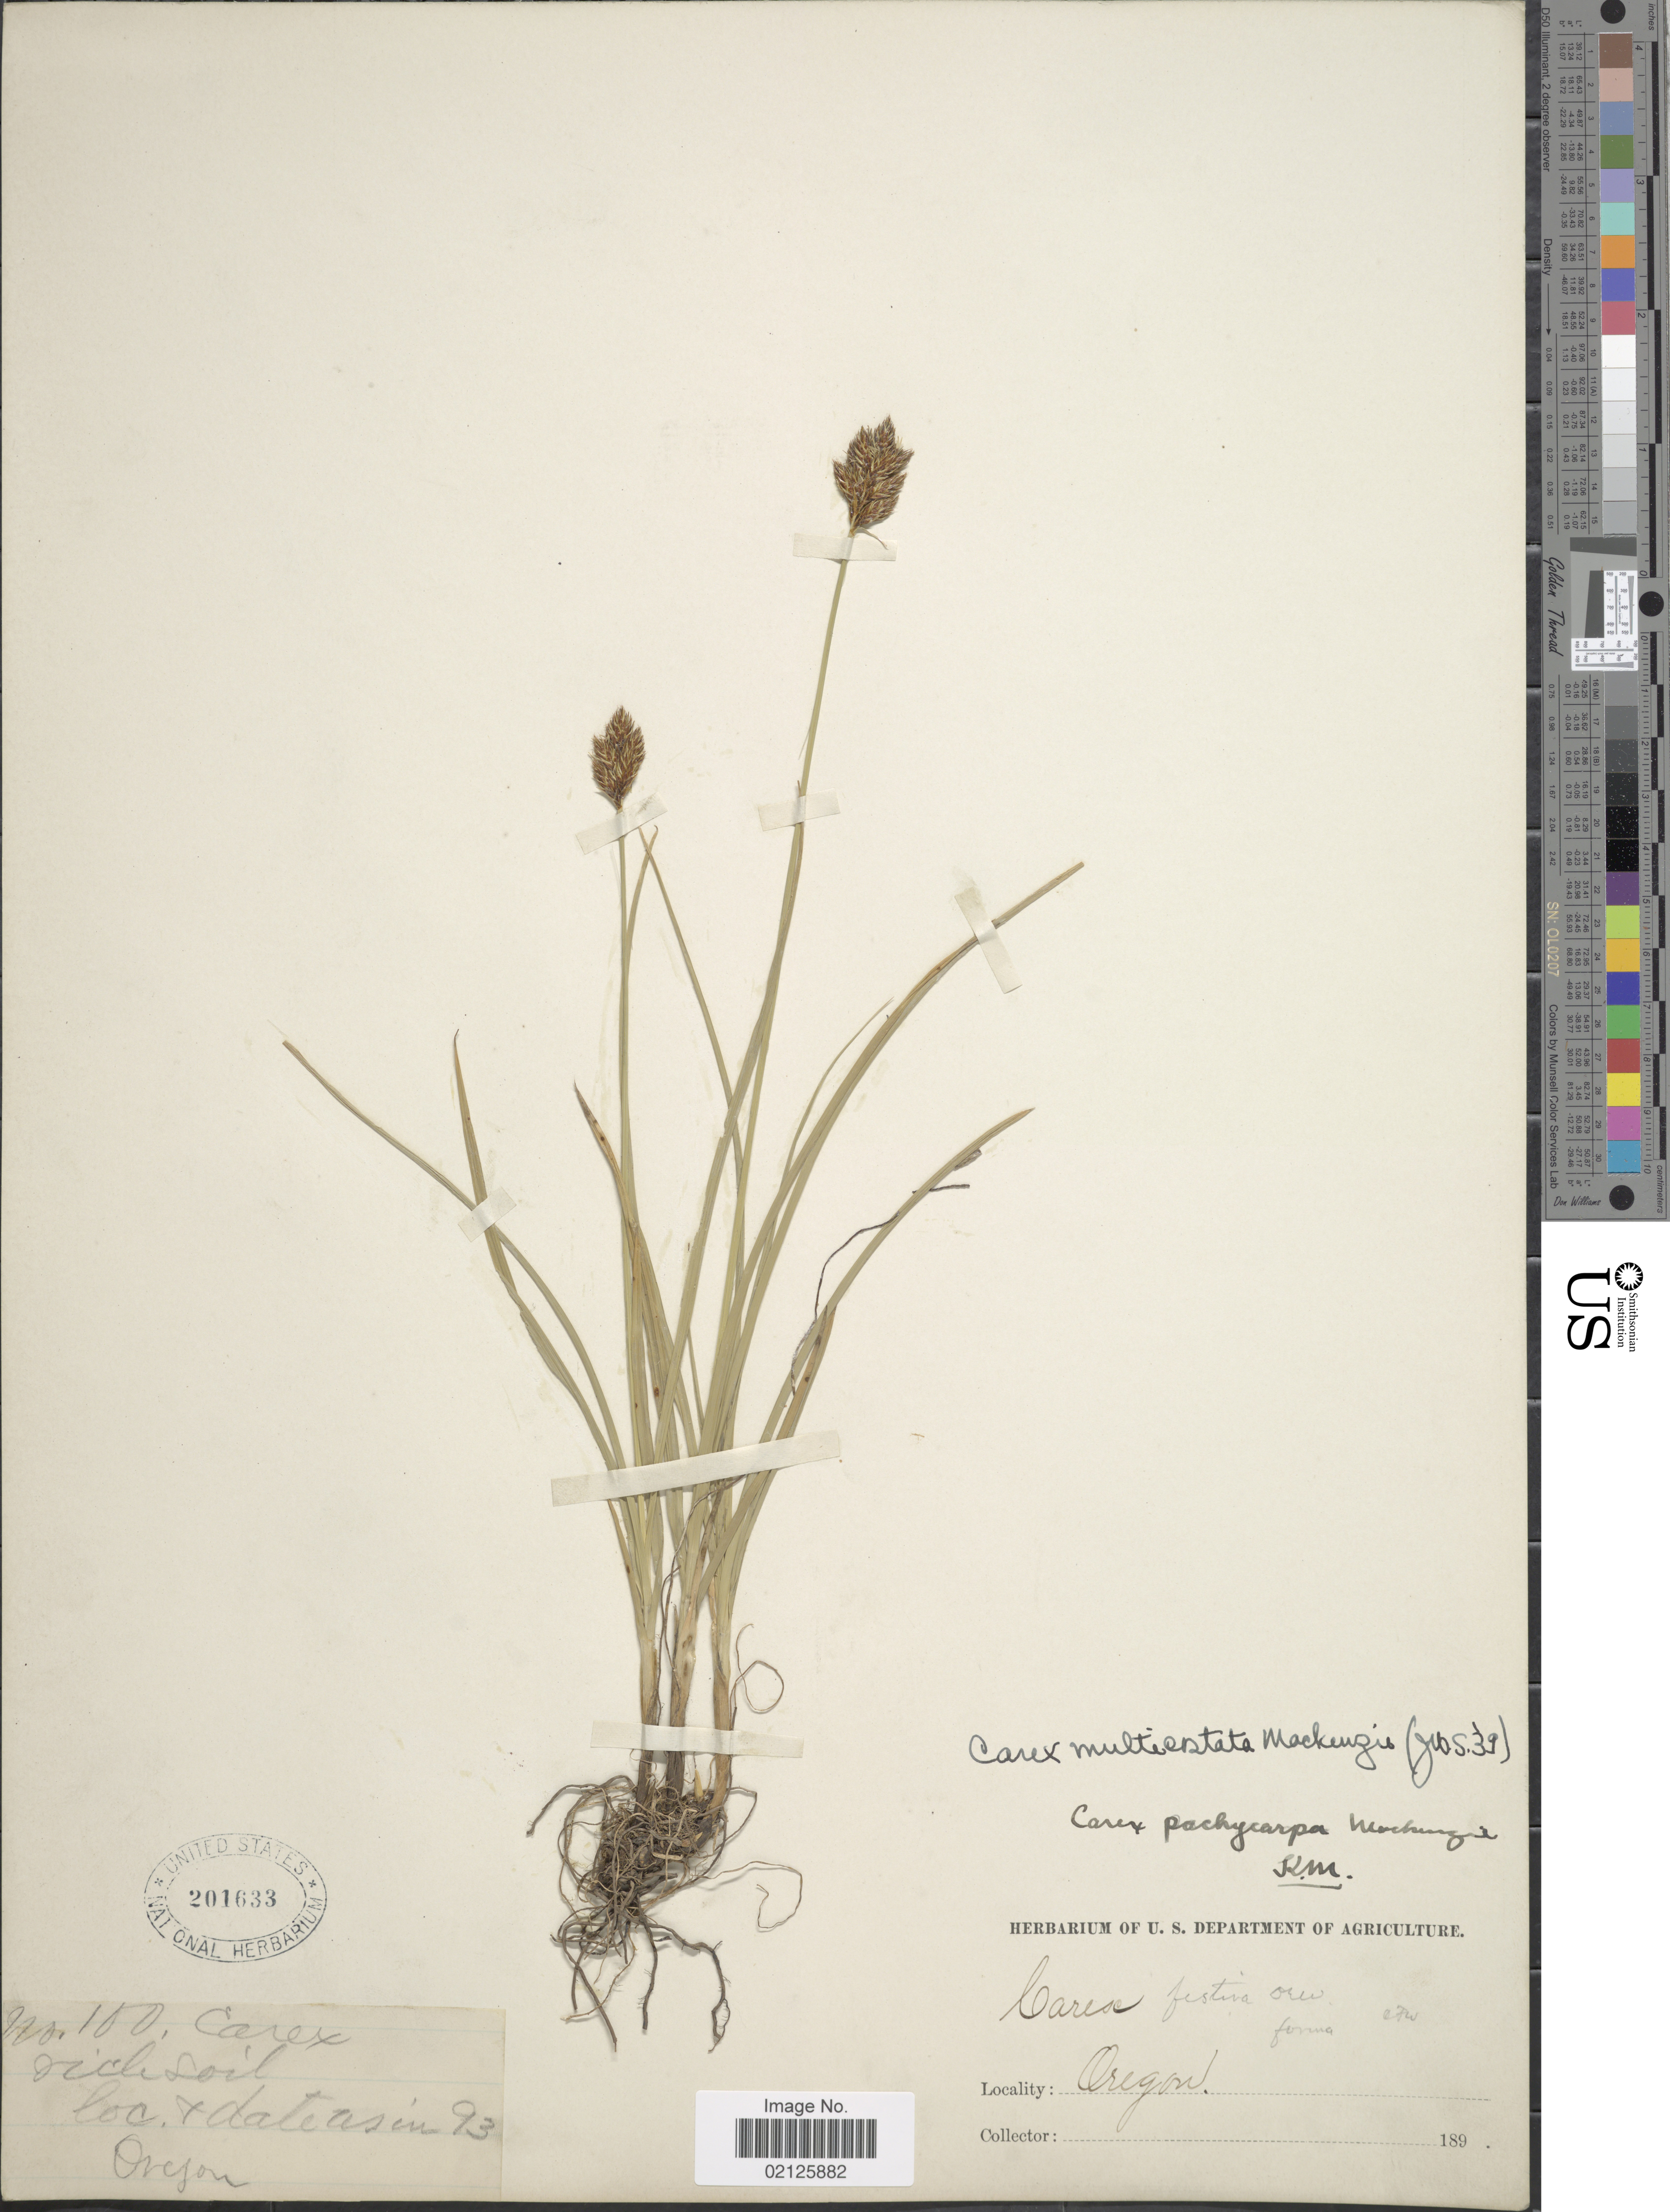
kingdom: Plantae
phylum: Tracheophyta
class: Liliopsida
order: Poales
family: Cyperaceae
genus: Carex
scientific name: Carex multicostata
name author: Mack.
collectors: ex herb. U. S. Department of Agriculture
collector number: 100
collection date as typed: Transcribed d/m/y: //93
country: United States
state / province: Oregon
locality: Rich soil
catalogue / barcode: US 201633